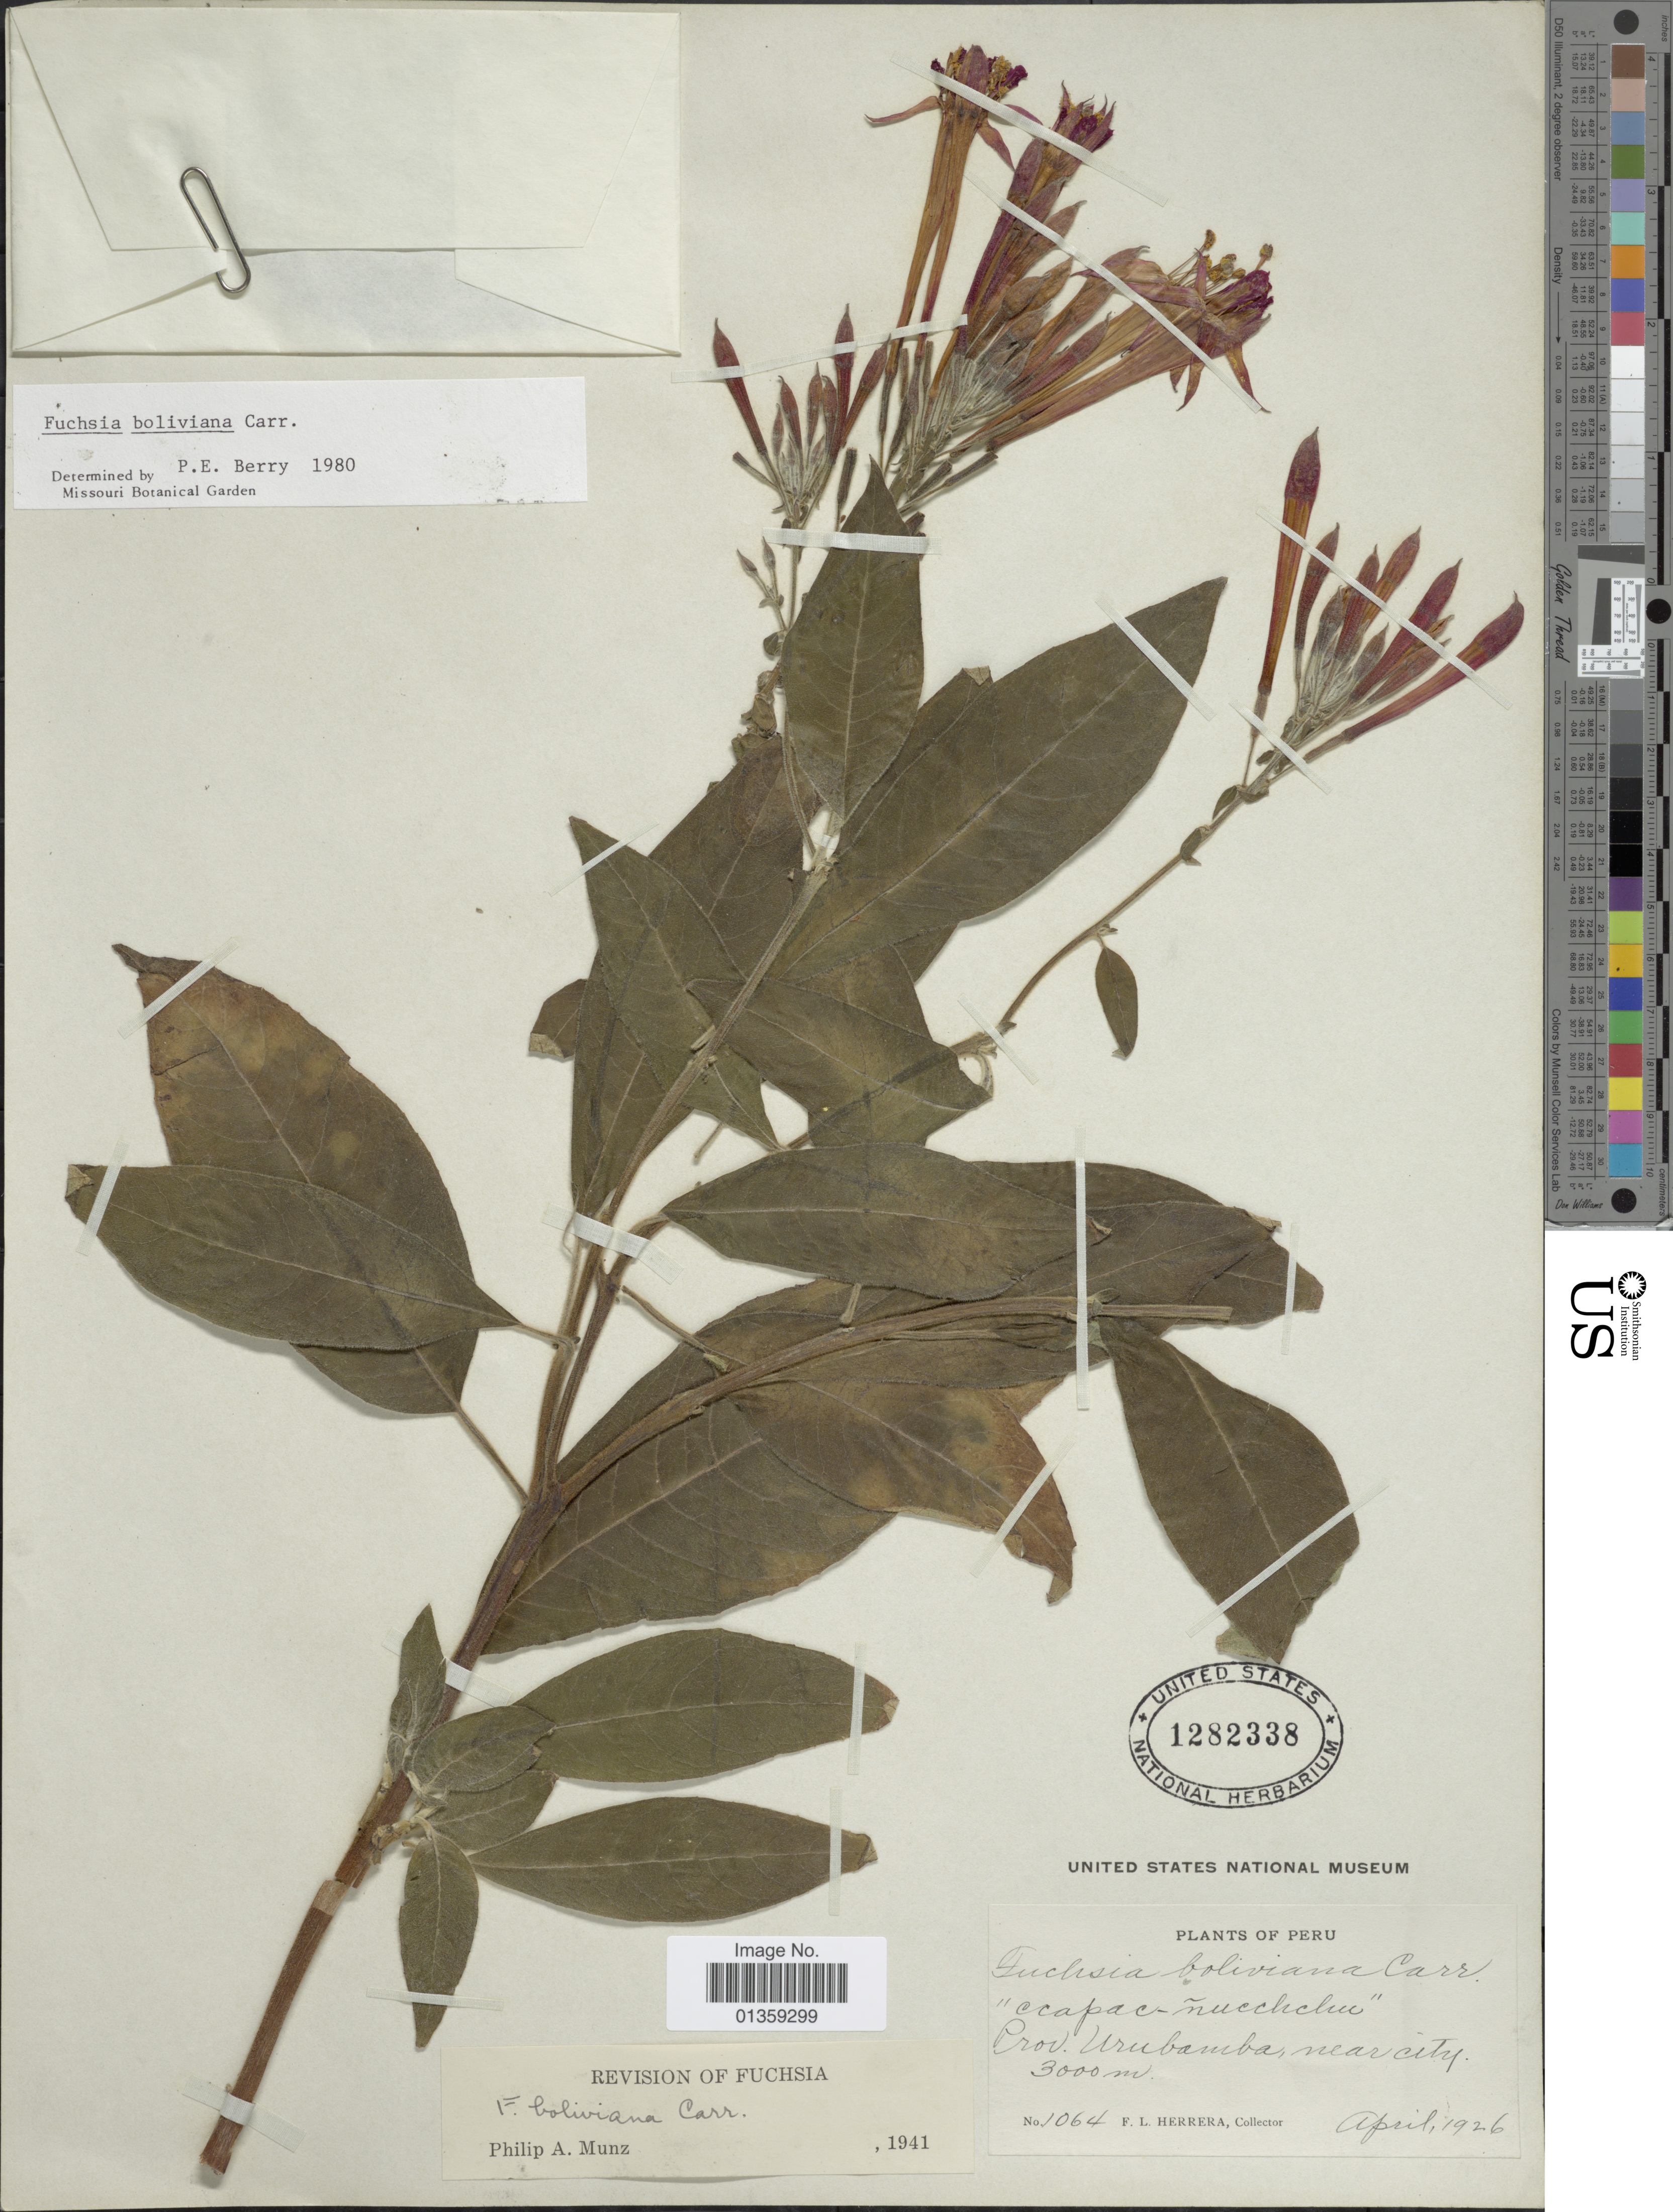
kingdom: Plantae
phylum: Tracheophyta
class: Magnoliopsida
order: Myrtales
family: Onagraceae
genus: Fuchsia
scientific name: Fuchsia boliviana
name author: Carrière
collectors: F. L. Herrera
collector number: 1064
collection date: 1926-04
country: Peru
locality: Prov. Urubamba. near city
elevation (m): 3000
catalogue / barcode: US 1282338